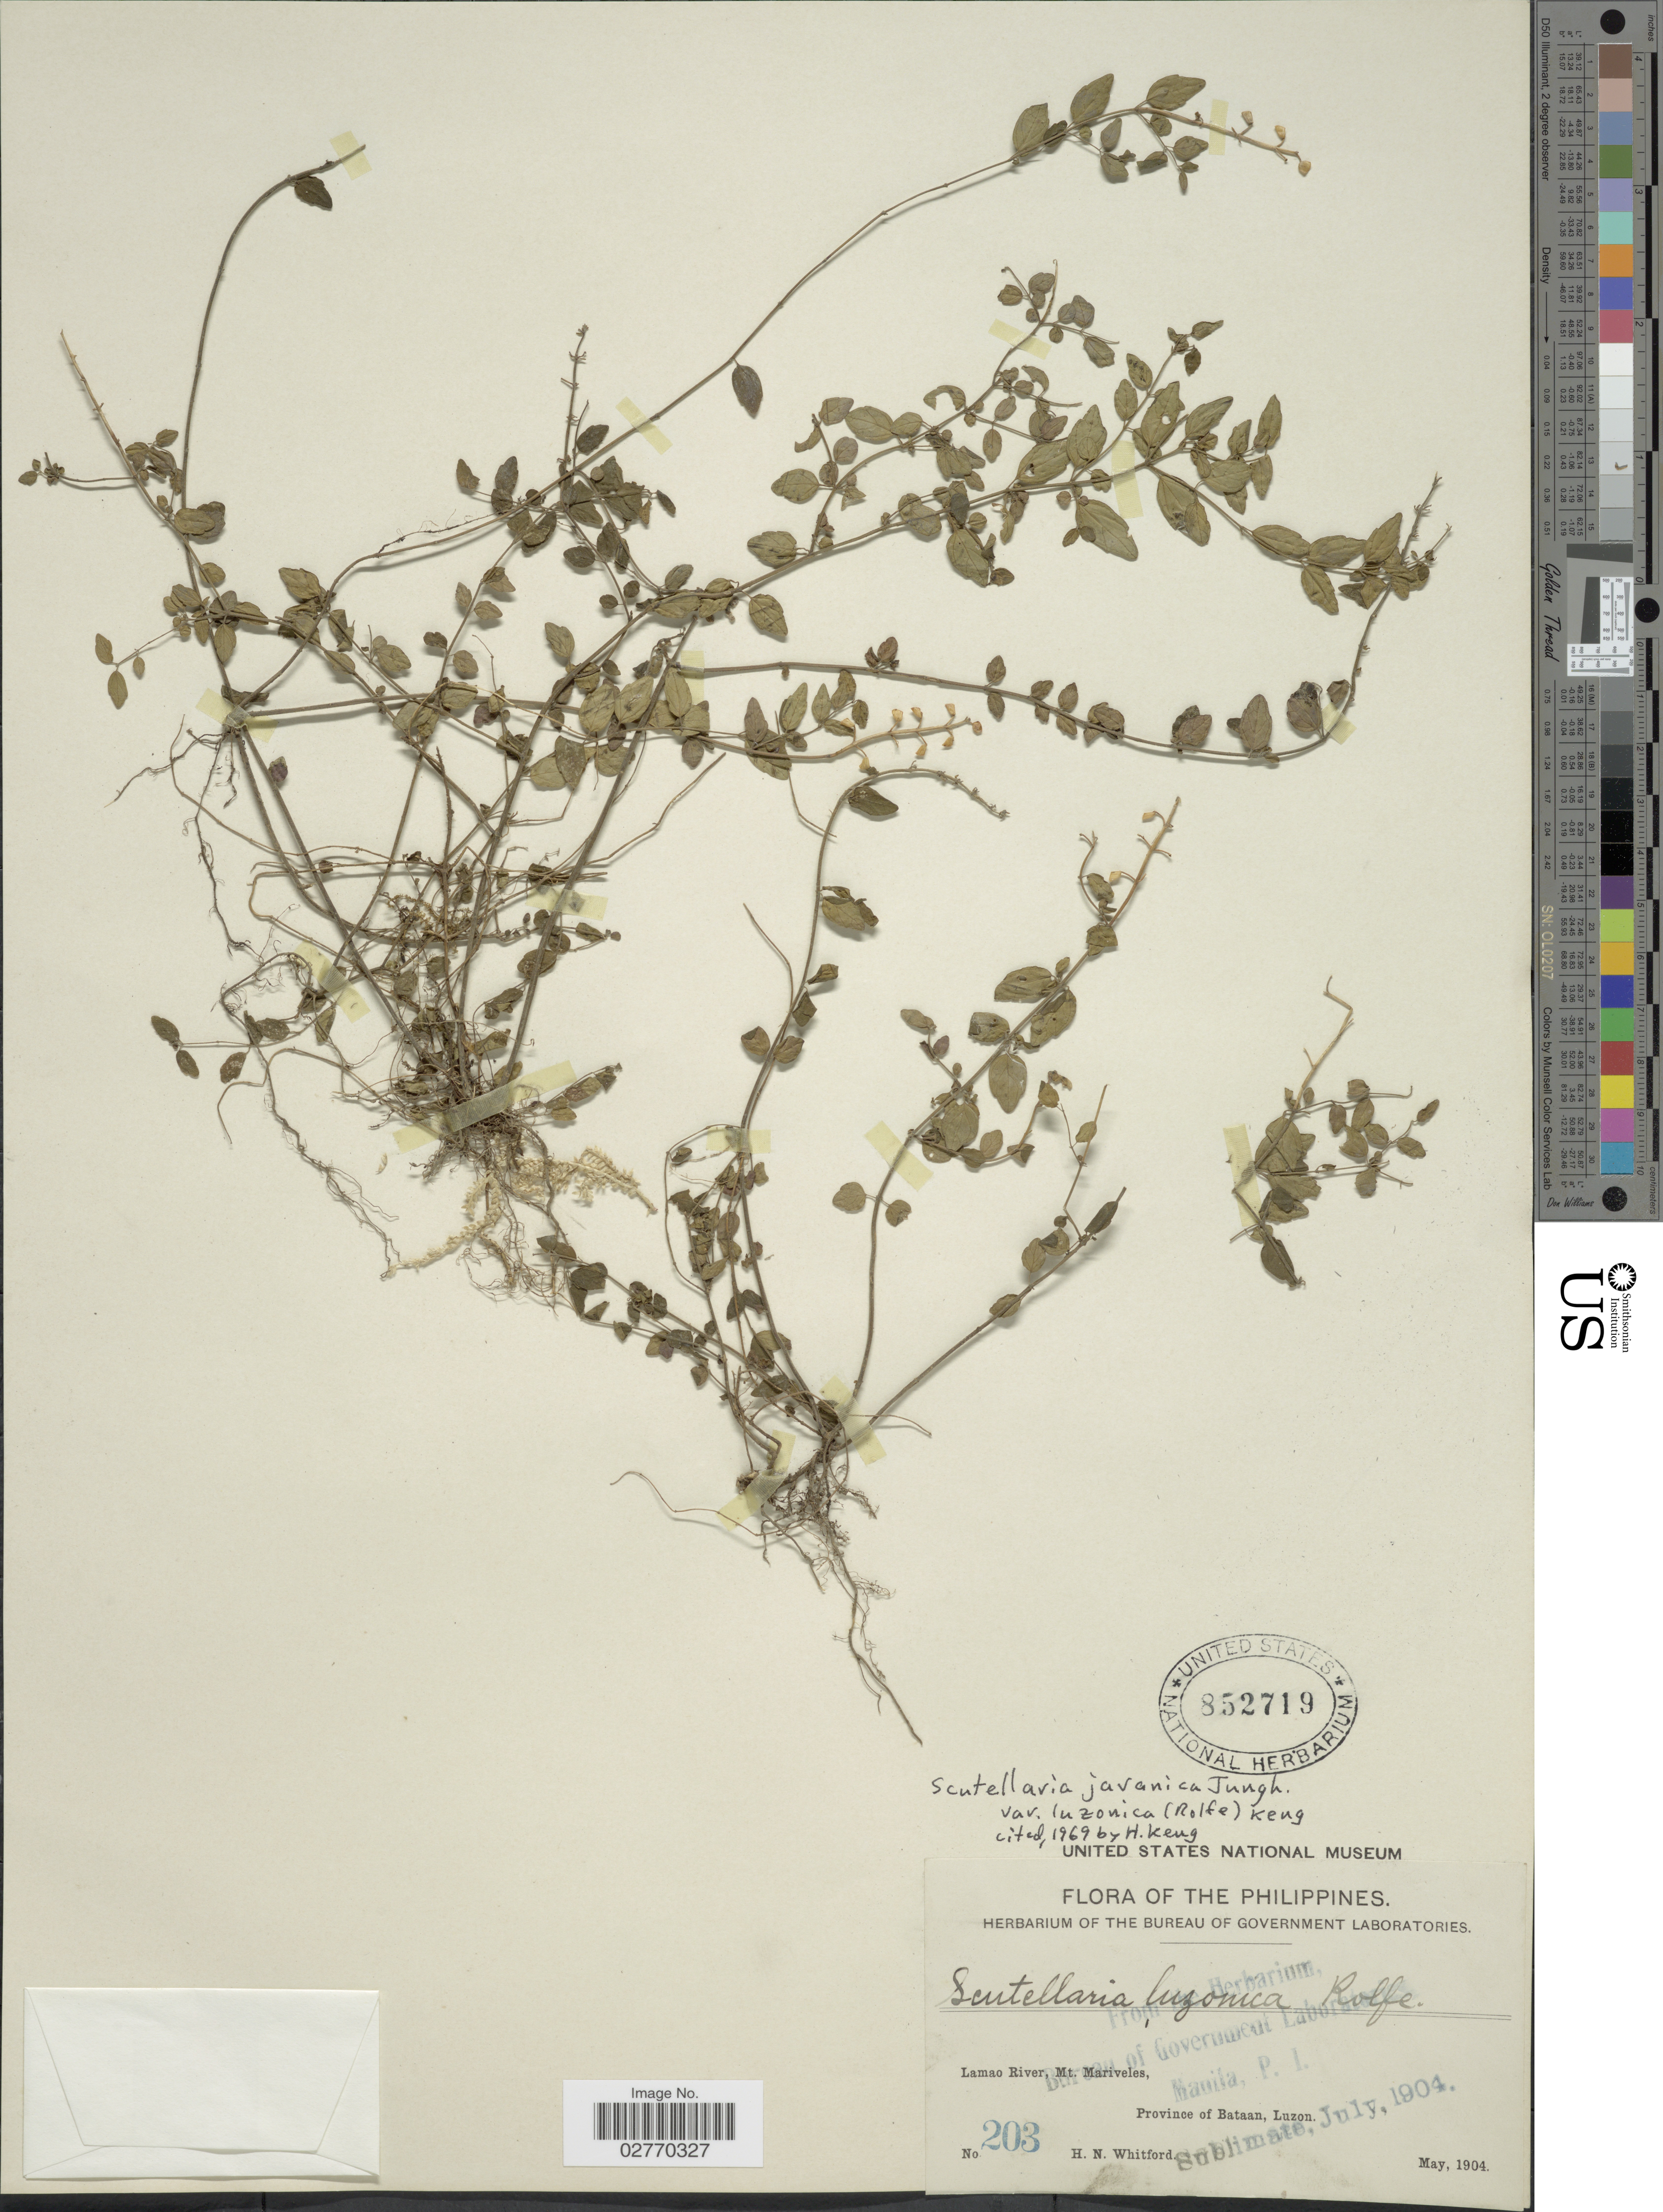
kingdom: Plantae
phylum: Tracheophyta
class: Magnoliopsida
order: Lamiales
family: Lamiaceae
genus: Scutellaria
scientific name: Scutellaria javanica var. luzonica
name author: (Rolfe) H. Keng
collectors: H. N. Whitford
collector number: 203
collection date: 1904-05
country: Philippines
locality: Lamao River, Mt. Mariveles, Province of Bataan, Luzon.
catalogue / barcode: US 852719